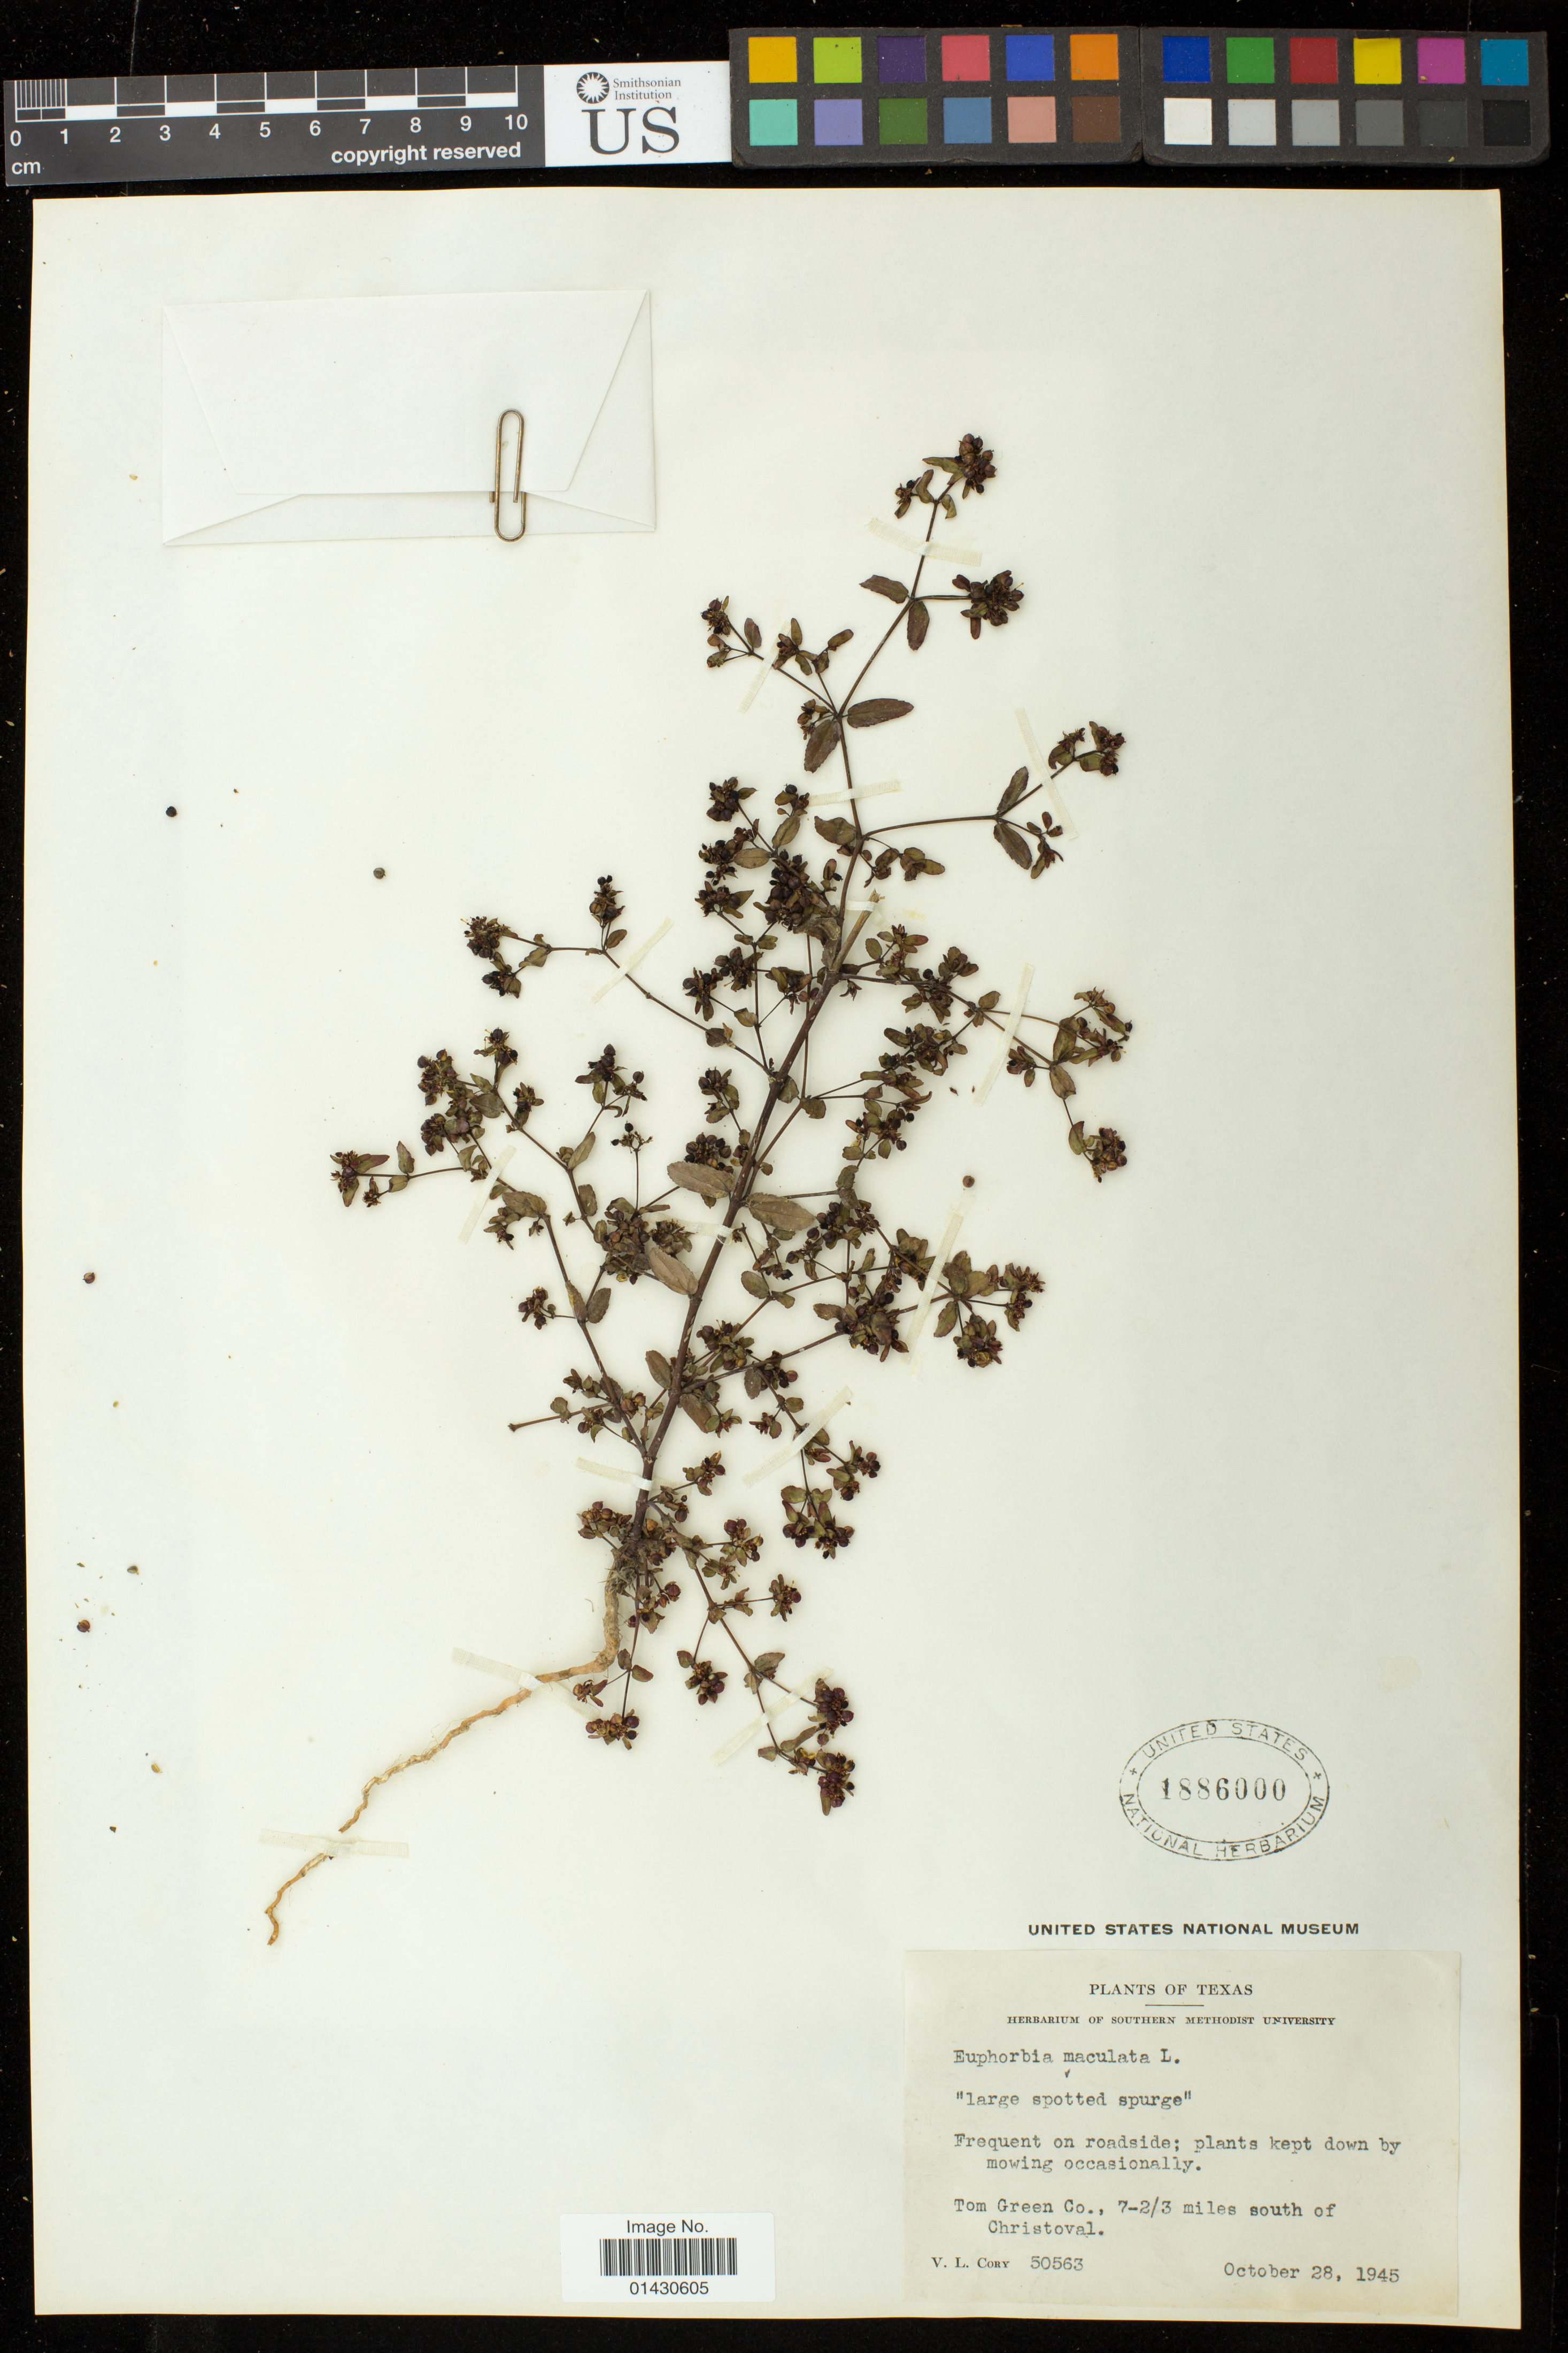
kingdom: Plantae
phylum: Tracheophyta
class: Magnoliopsida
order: Malpighiales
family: Euphorbiaceae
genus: Euphorbia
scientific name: Euphorbia maculata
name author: L.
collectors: V. Cory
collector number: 50563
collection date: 1945-10-28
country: United States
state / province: Texas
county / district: Tom Green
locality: Frequent on roadside; 7-2/3 miles south of Christoval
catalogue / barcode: US 1886000